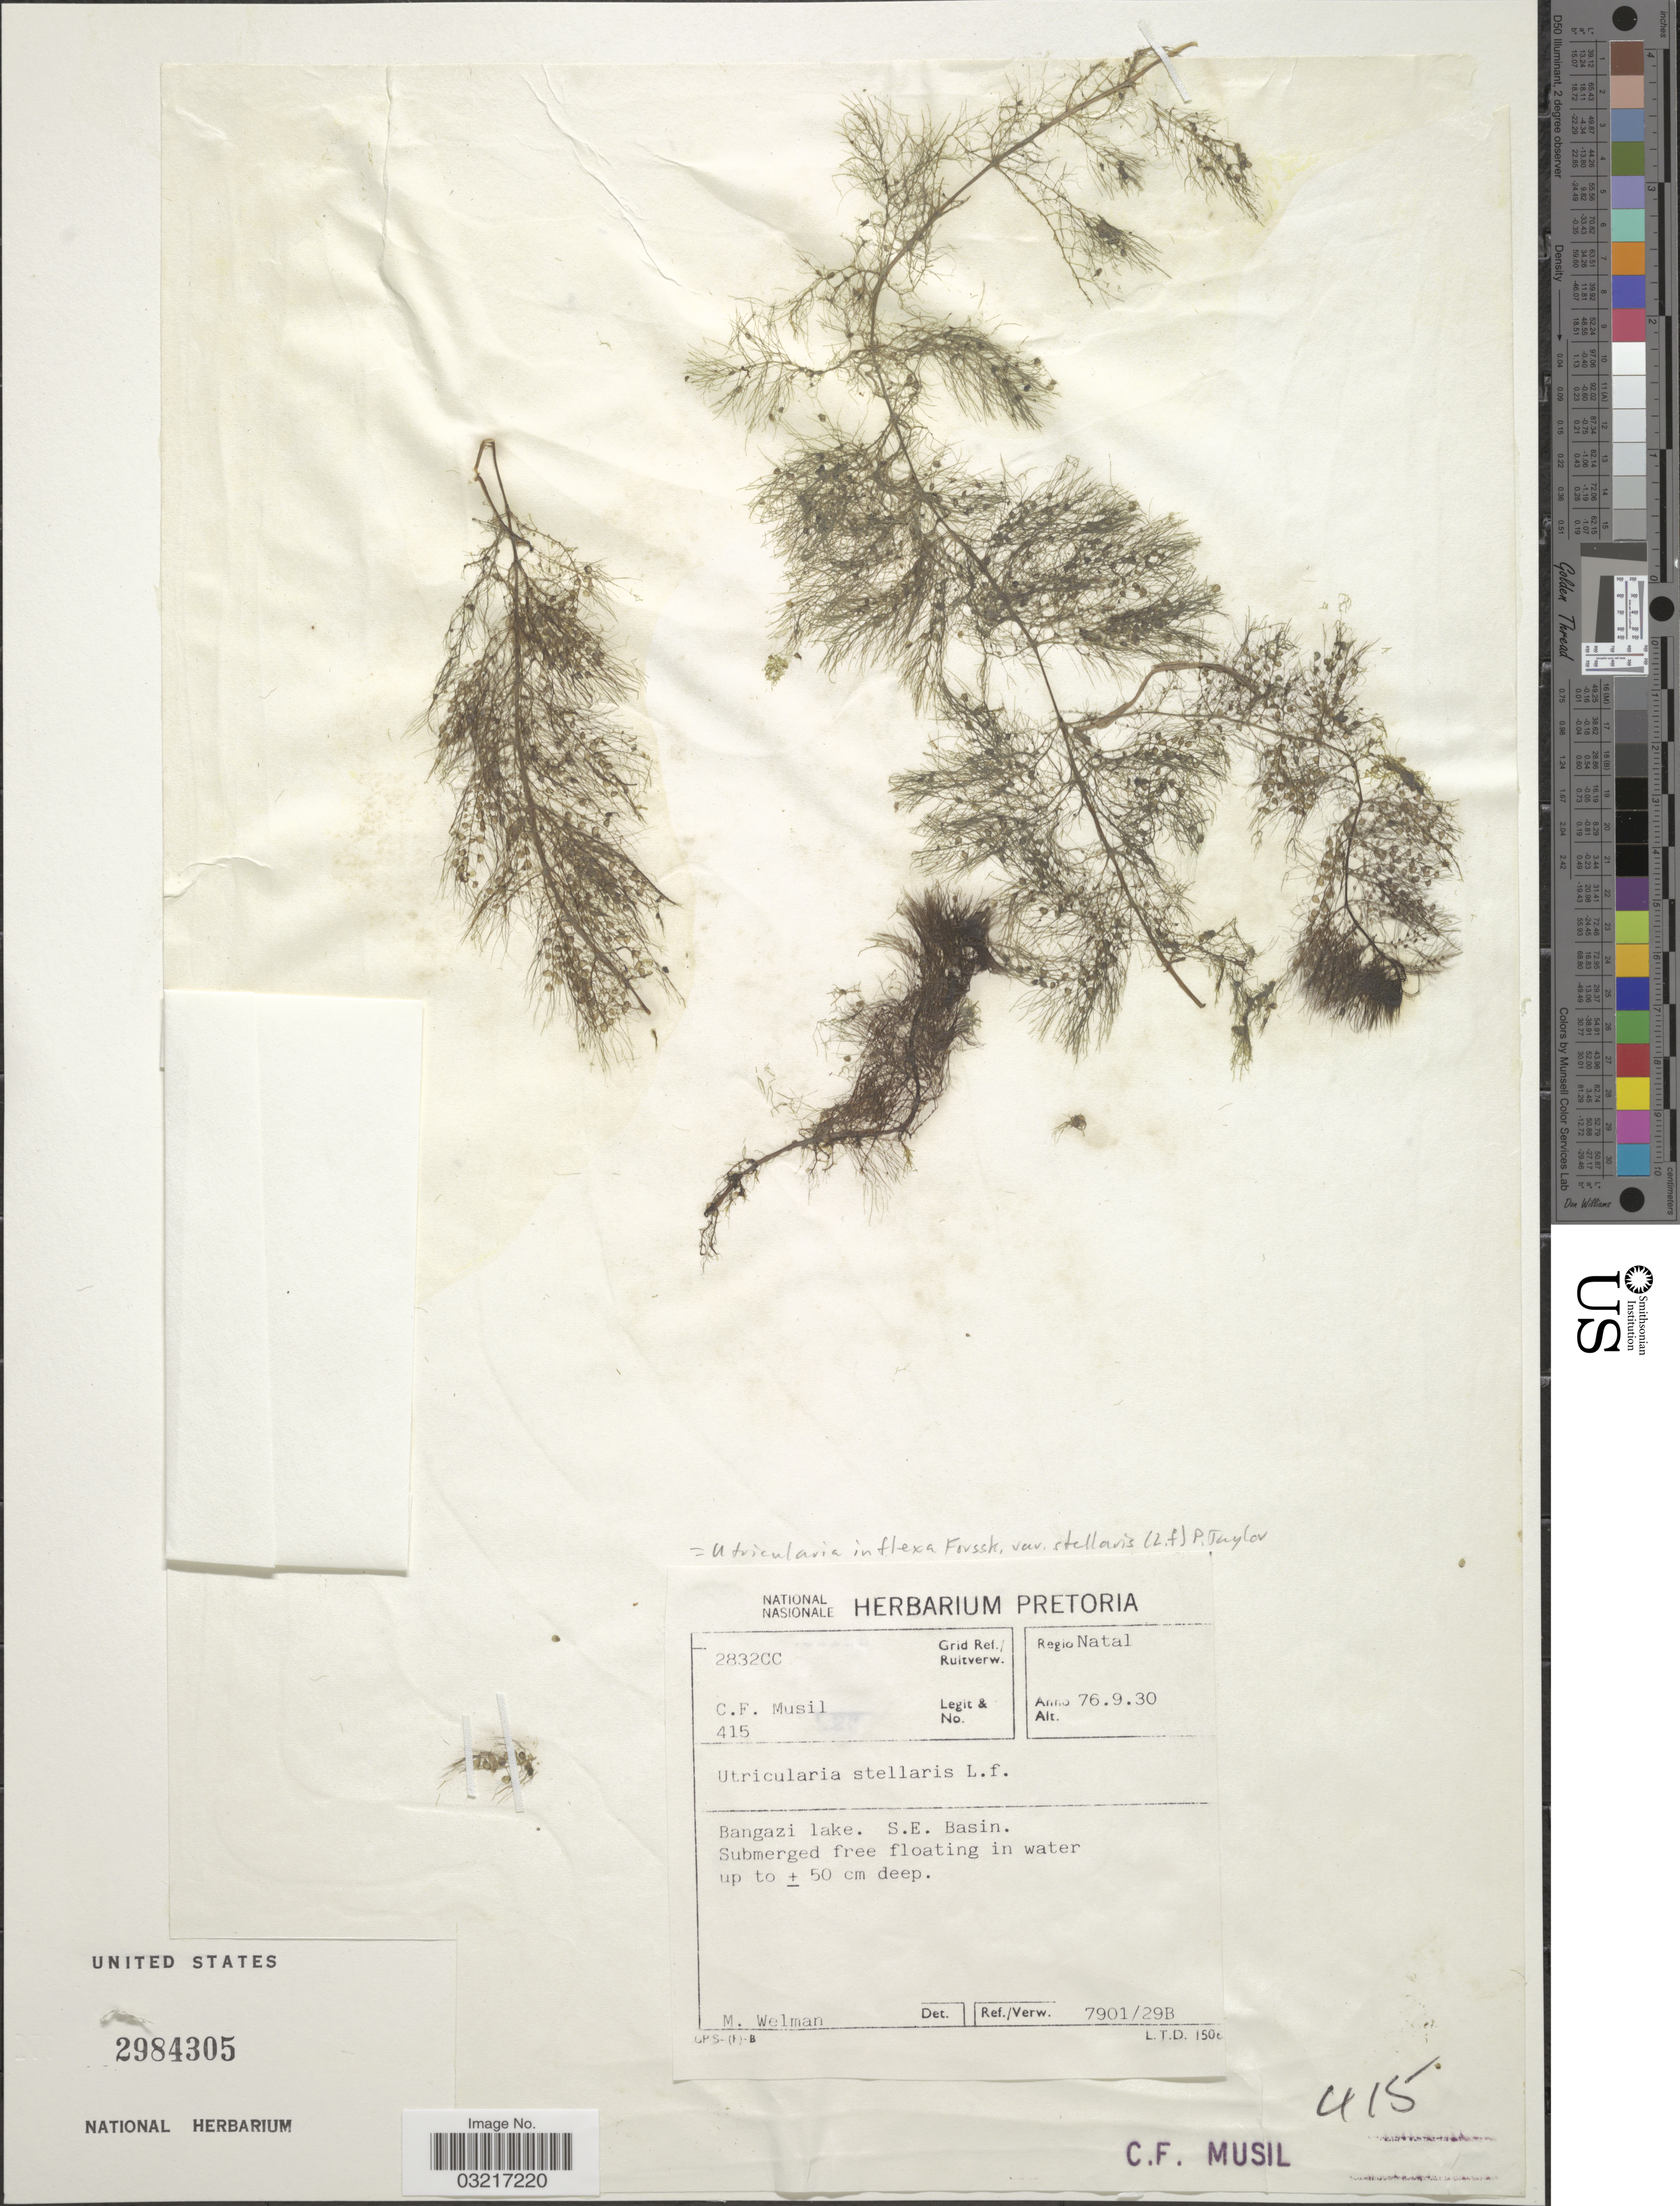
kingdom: Plantae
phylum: Tracheophyta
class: Magnoliopsida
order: Lamiales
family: Lentibulariaceae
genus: Utricularia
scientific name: Utricularia inflexa var. stellaris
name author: (L. f.) P. Taylor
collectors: C. Musil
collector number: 415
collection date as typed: Transcribed d/m/y: 30/9/76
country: South Africa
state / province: KwaZulu-Natal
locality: Regio Natal. Grid Ref./ Ruitverw. 2832CC. Bangazi lake. S.E. Basin.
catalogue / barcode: US 2984305